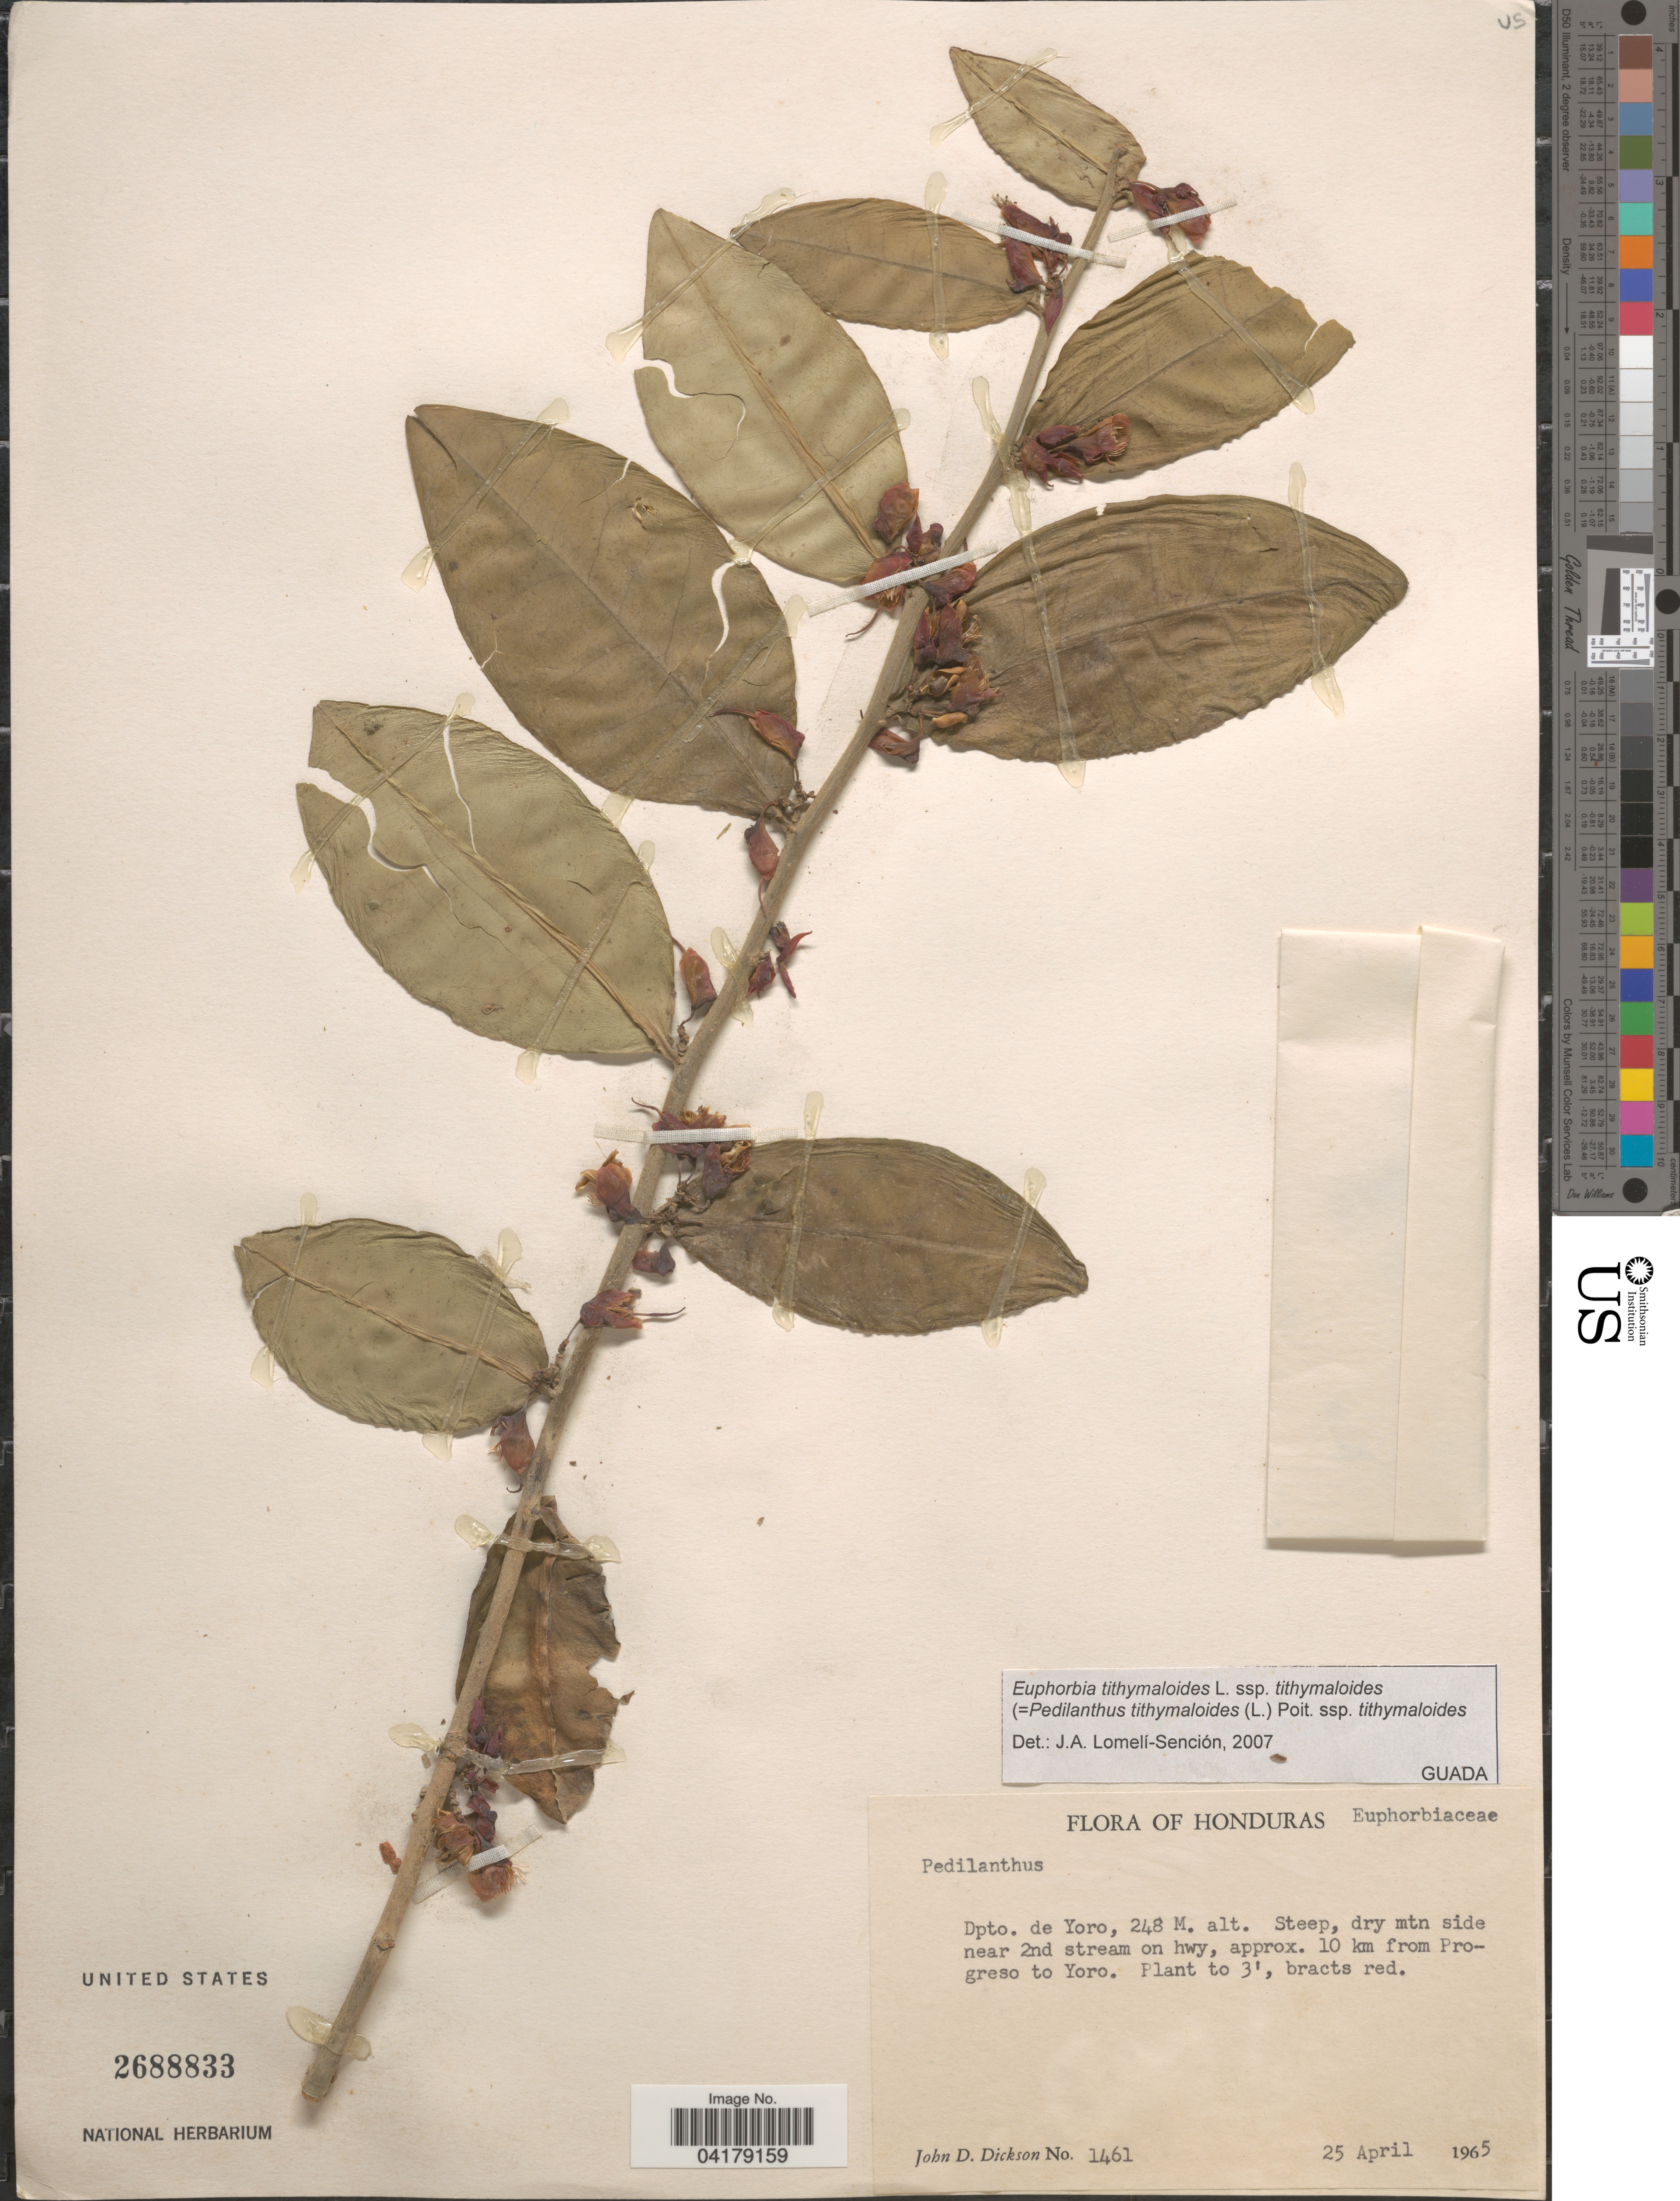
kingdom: Plantae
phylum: Tracheophyta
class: Magnoliopsida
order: Malpighiales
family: Euphorbiaceae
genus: Euphorbia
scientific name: Euphorbia tithymaloides subsp. tithymaloides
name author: L.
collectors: J. Dickson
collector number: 1461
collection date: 1965-04-25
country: Honduras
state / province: Yoro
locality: Dpto. de Yoro. Steep, dry mtn side near 2nd stream on hwy, approx. 10 km from Progreso to Yoro.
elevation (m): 248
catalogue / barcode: US 2688833